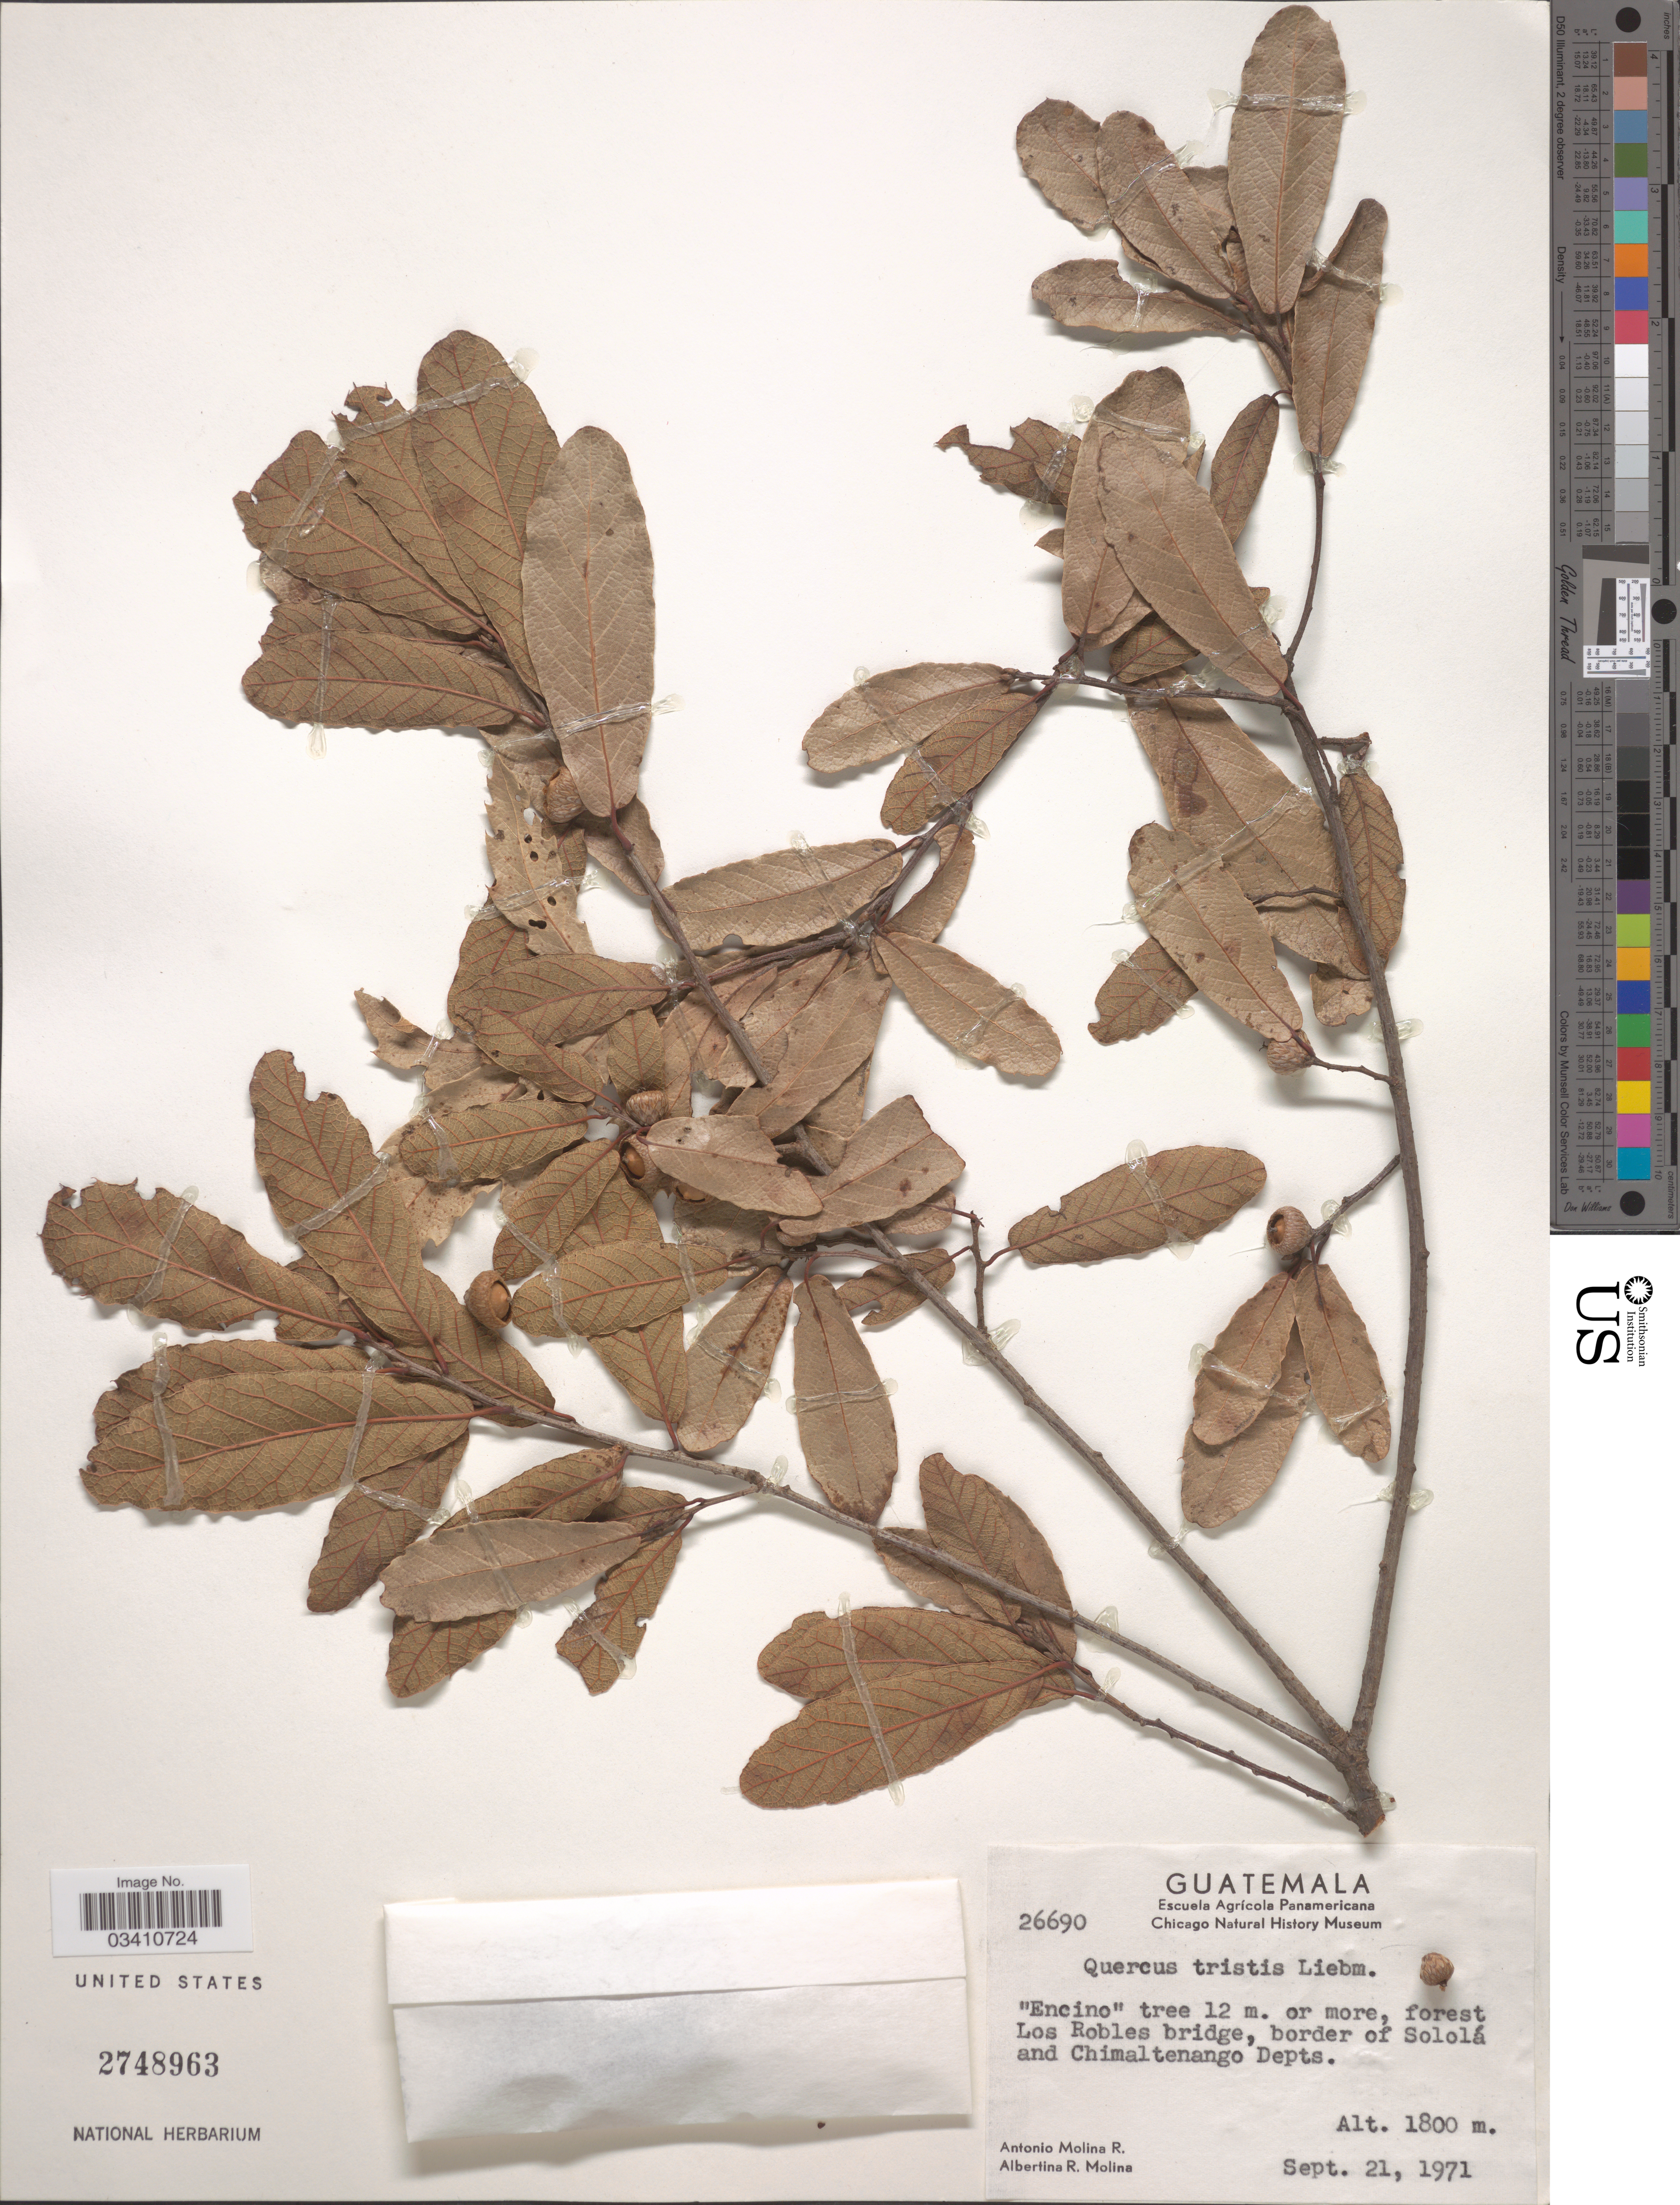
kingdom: Plantae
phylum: Tracheophyta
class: Magnoliopsida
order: Fagales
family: Fagaceae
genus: Quercus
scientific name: Quercus tristis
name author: Liebm.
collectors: A. Molina R. & A. R. Molina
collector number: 26690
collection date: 1971-09-21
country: Guatemala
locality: Los Robles bridge, border of Sololá and Chimaltenango Depts.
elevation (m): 1800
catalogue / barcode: US 2748963